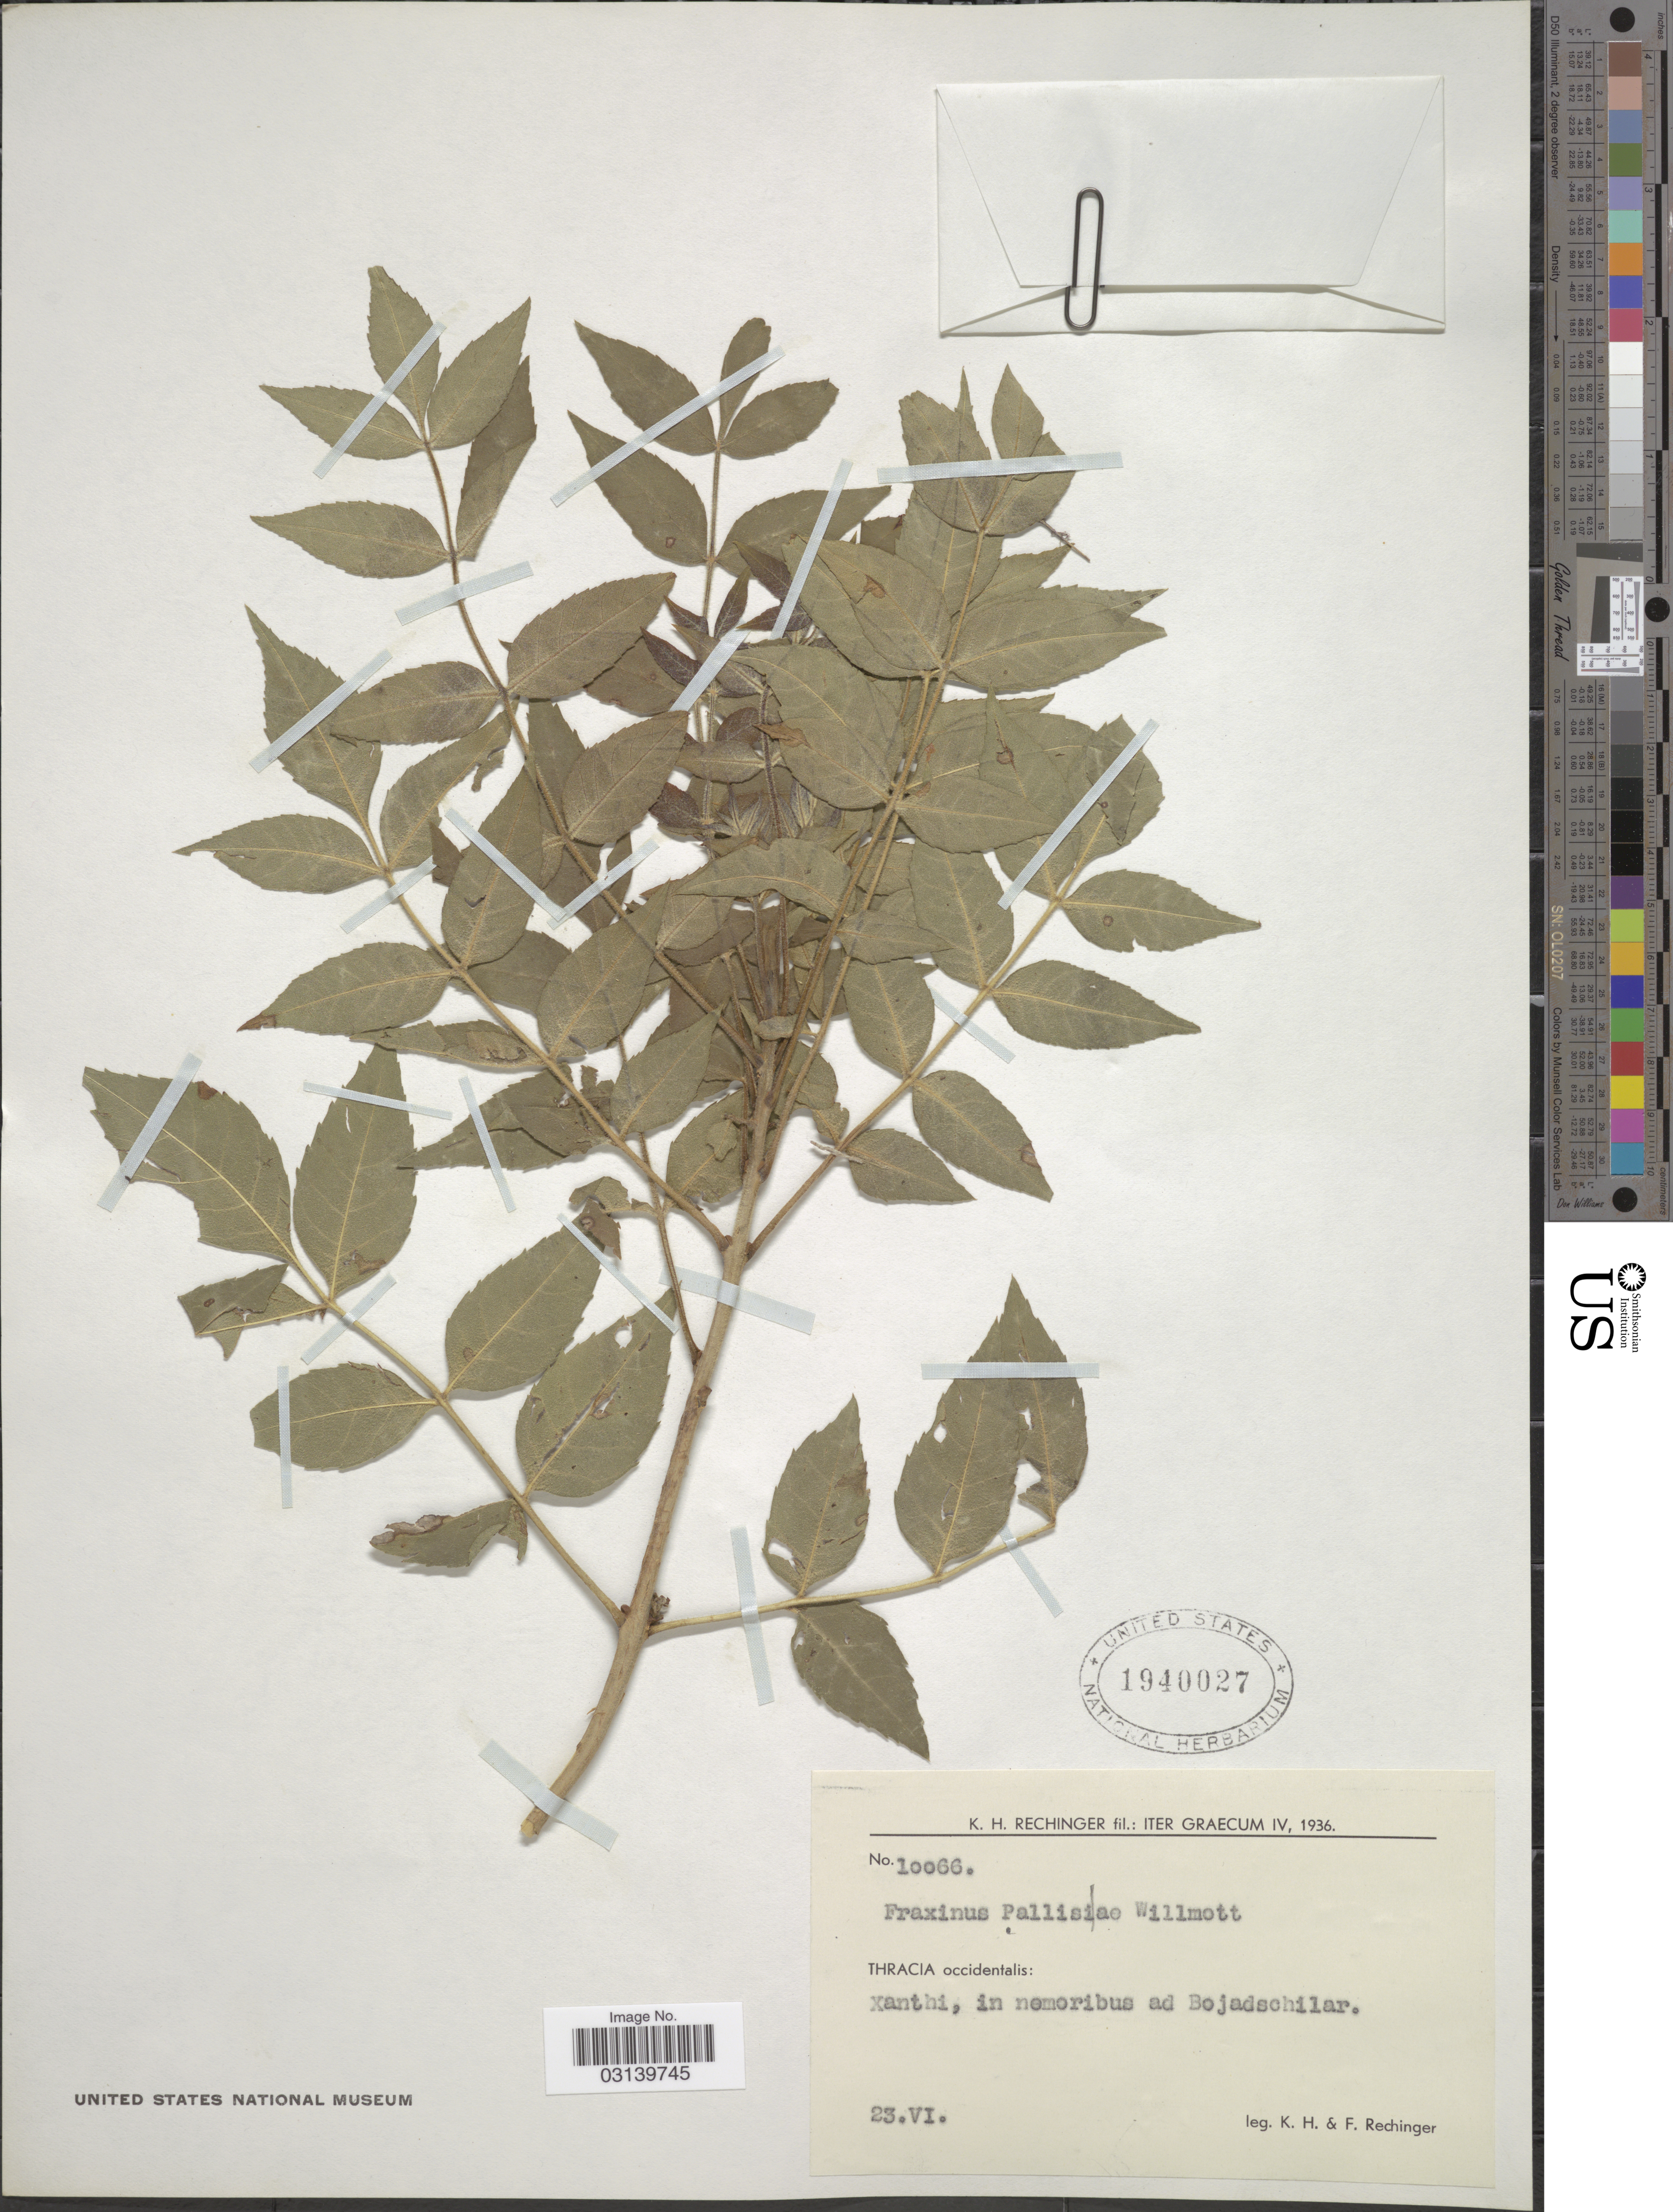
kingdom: Plantae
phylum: Tracheophyta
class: Magnoliopsida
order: Lamiales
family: Oleaceae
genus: Fraxinus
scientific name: Fraxinus pallisae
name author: Wilmott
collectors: K. H. Rechinger & F. Rechinger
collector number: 10066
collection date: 1936-06-23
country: Greece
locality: Graecum. Thracia occidentalis; Xanthi, in nemoribus ad Bojadschilar.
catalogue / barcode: US 1940027